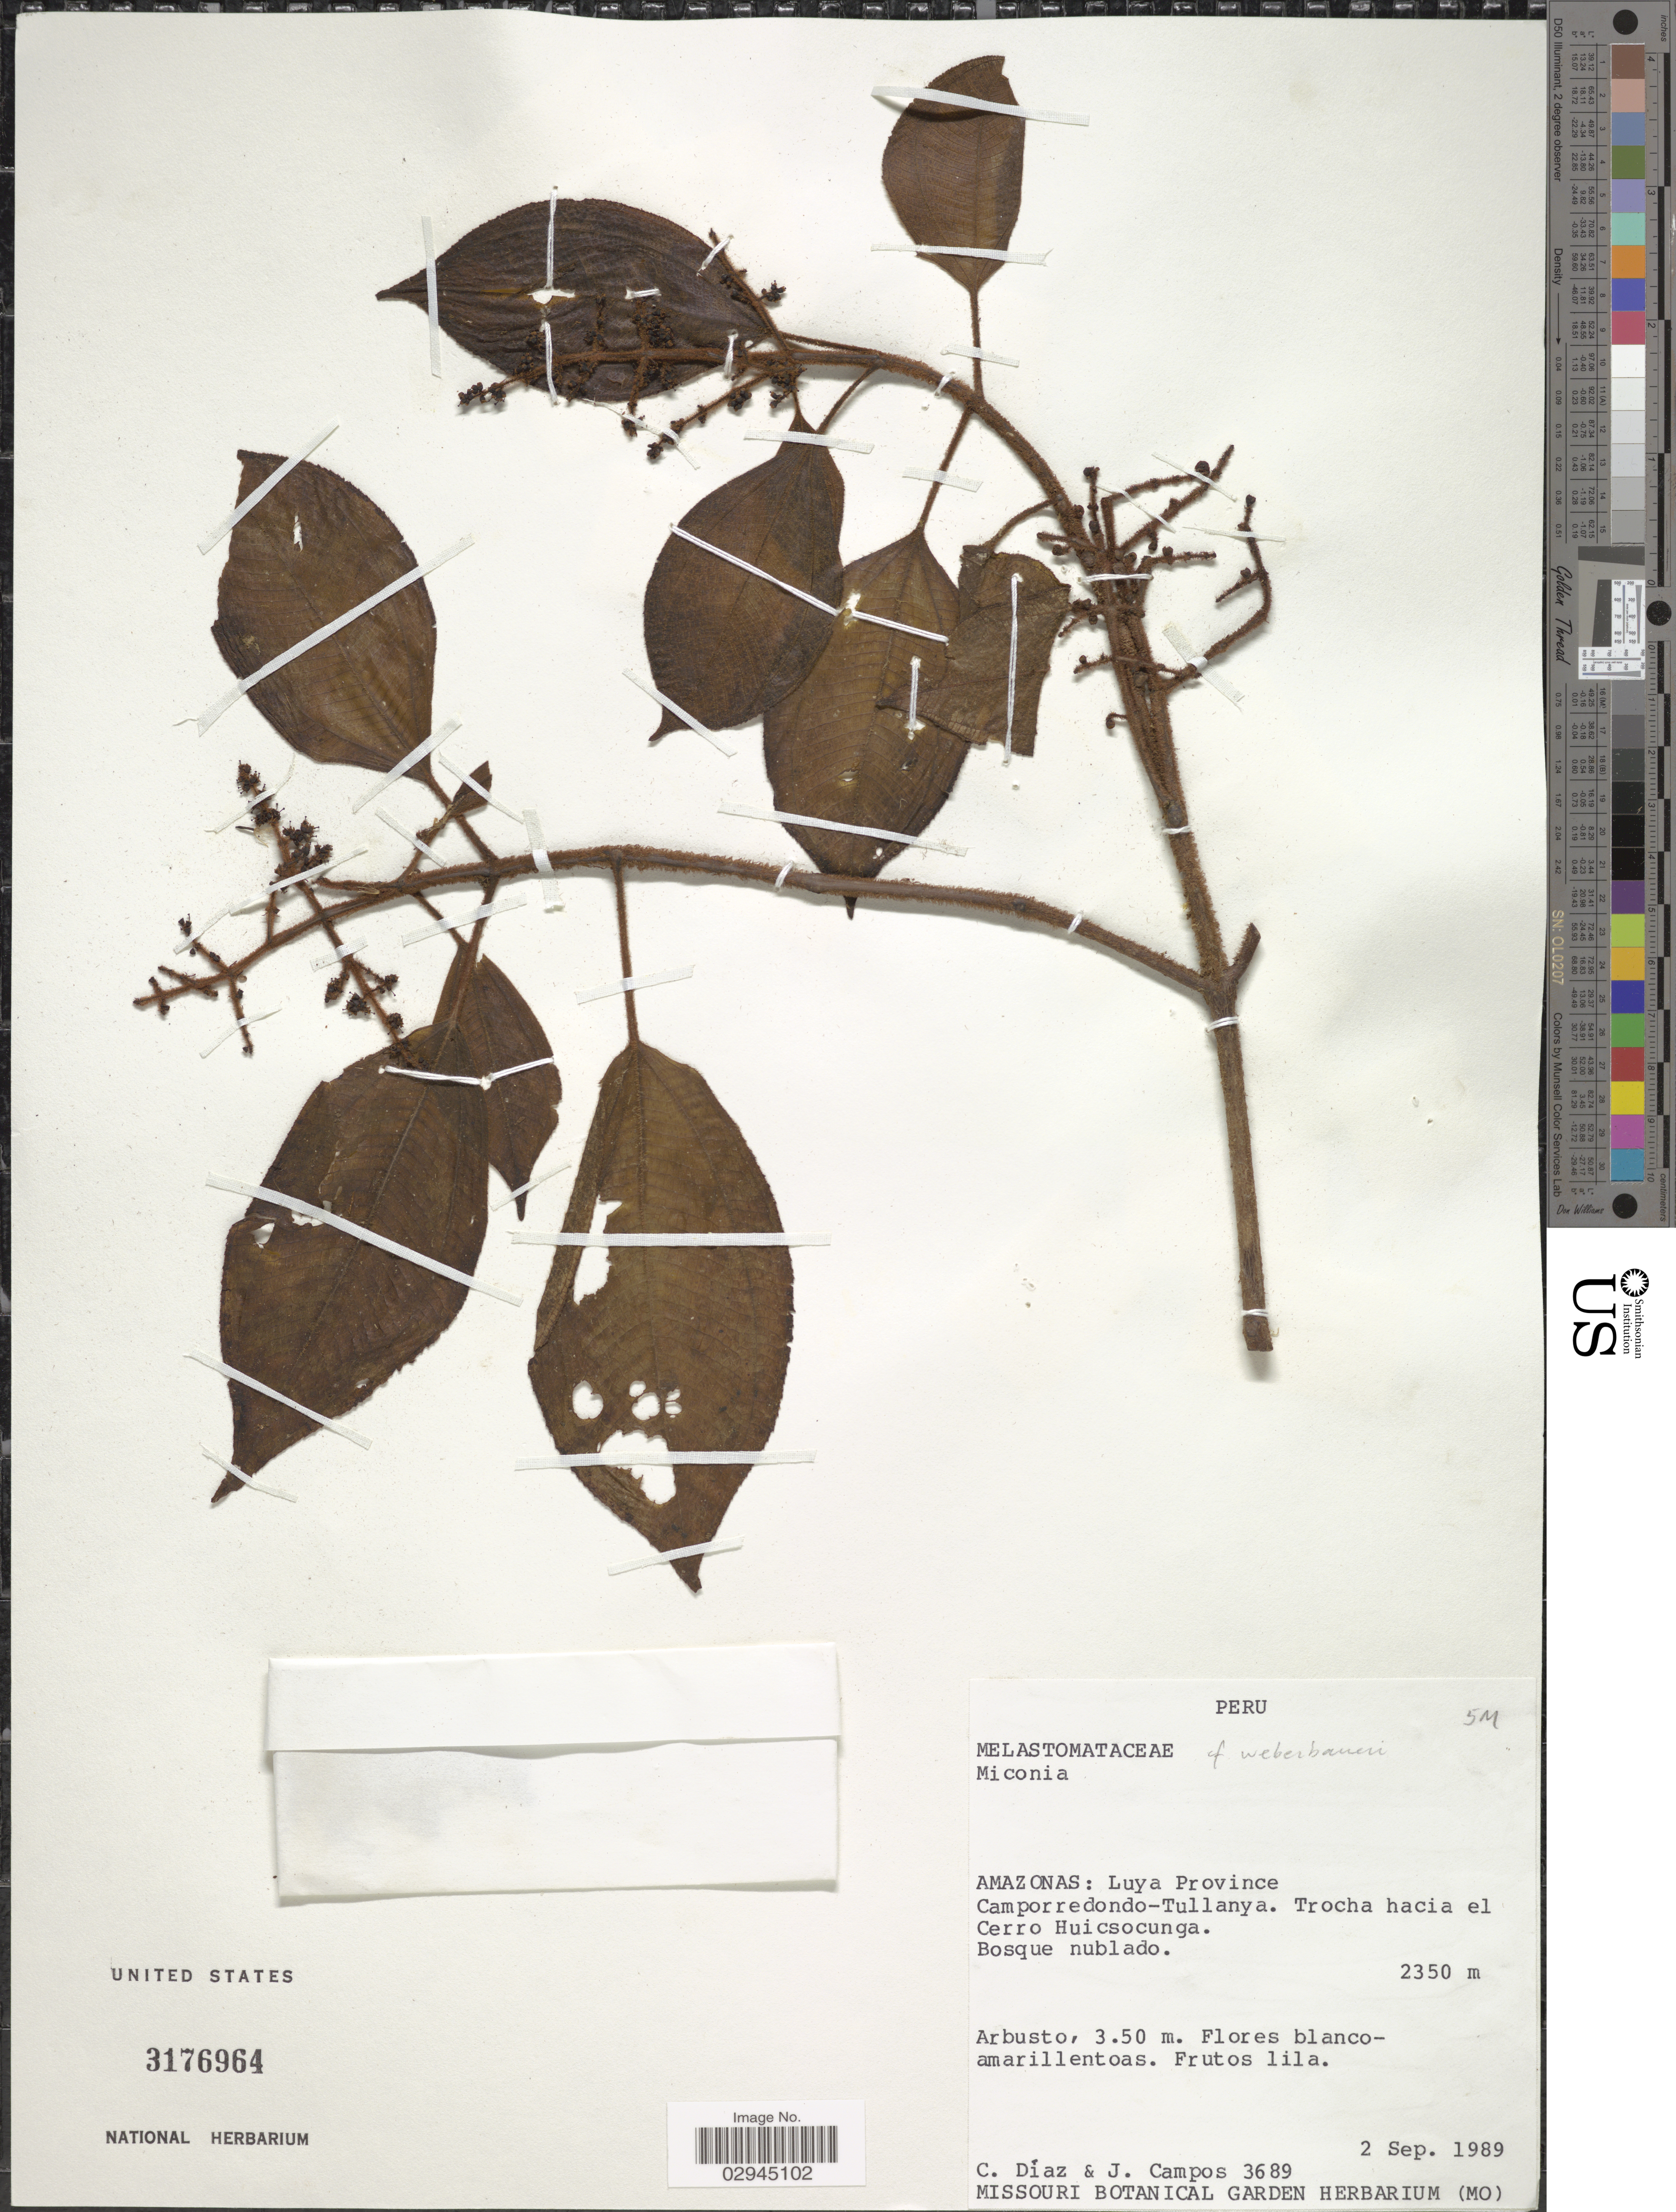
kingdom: Plantae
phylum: Tracheophyta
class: Magnoliopsida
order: Myrtales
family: Melastomataceae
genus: Miconia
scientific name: Miconia sp.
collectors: C. Díaz & J. Campos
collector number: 3689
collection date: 1989-09-02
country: Peru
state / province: Amazonas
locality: Luya Province. Camporredondo-Tullanya. Trocha hacia del Cerro Huicsocunga.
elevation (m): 2350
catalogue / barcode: US 3176964